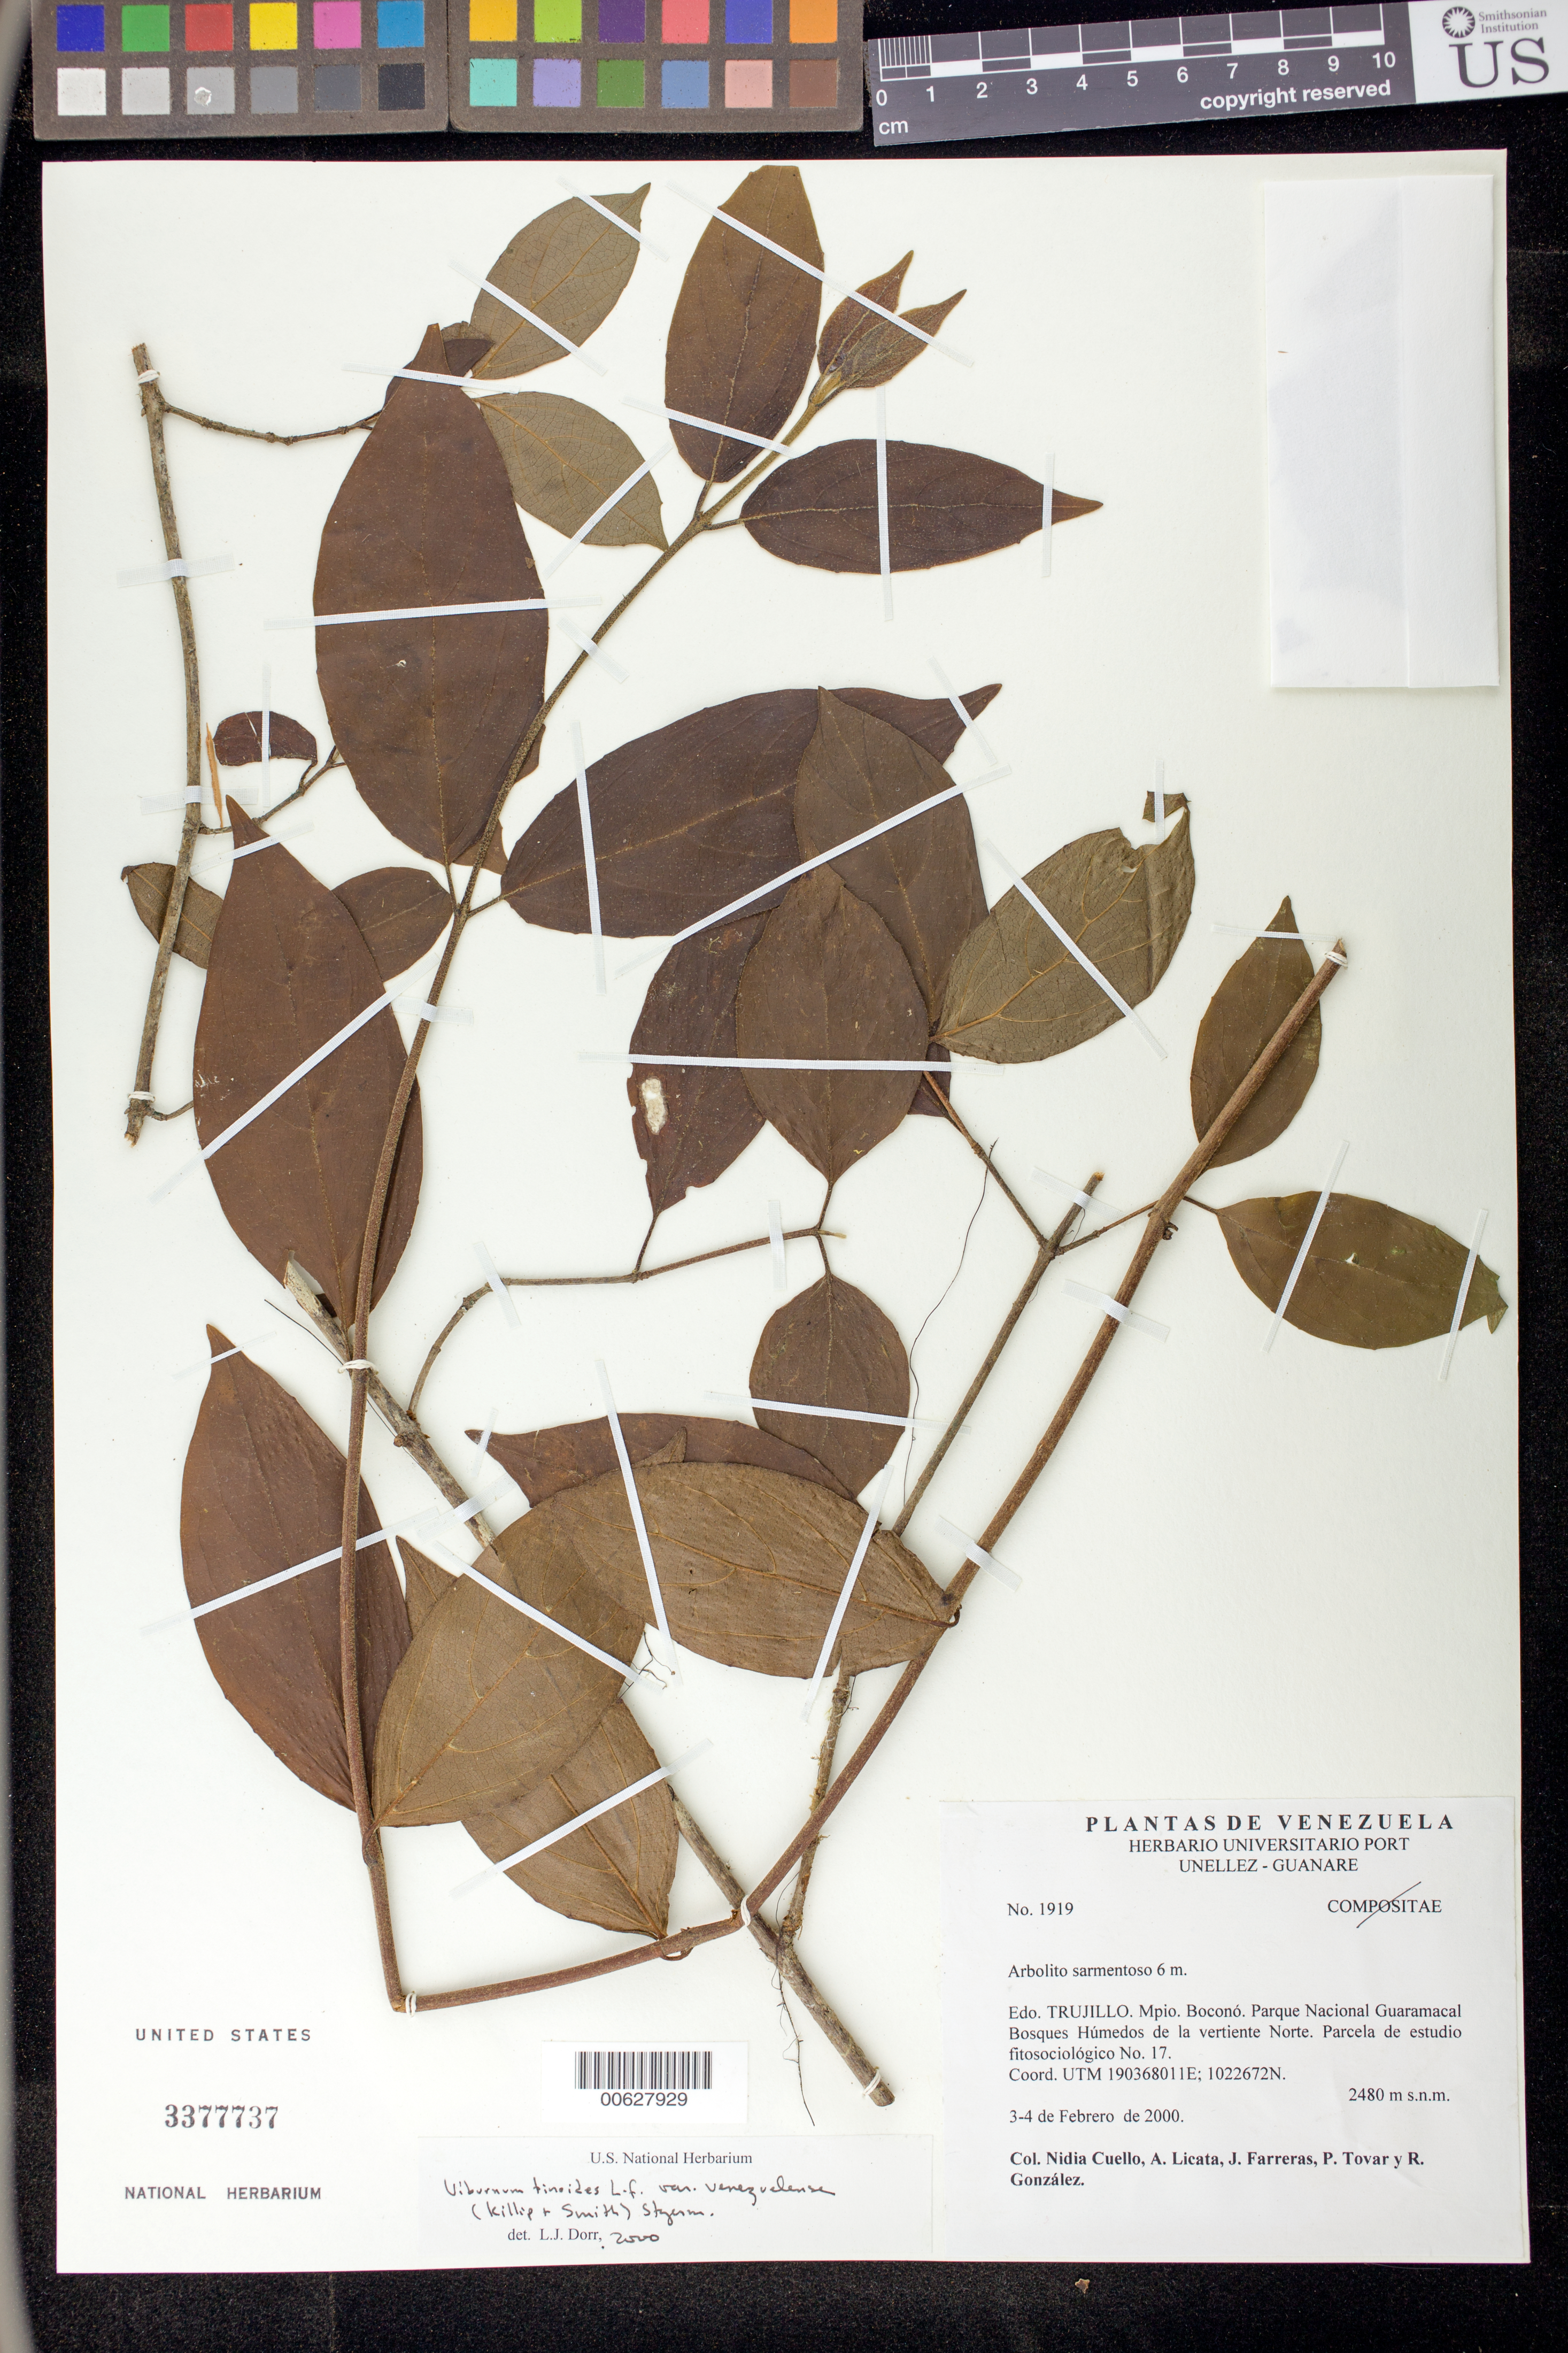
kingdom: Plantae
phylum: Tracheophyta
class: Magnoliopsida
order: Dipsacales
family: Viburnaceae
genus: Viburnum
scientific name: Viburnum tinoides var. venezuelense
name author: L. f.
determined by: Dorr, L. J., (BOT), Smithsonian Institution - National Museum of Natural History (UNITED STATES)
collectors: N. L. Cuello, A. Licata, J. Farreras, P. Tovar & R. González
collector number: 1919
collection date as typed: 03 Feb 2000 to 04 Feb 2000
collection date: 2000-02-03/2000-02-04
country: Venezuela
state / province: Trujillo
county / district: Boconó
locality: Parque Nacional Guaramacal, vertiente N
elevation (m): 2480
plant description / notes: PORT, US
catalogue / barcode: US 3377737